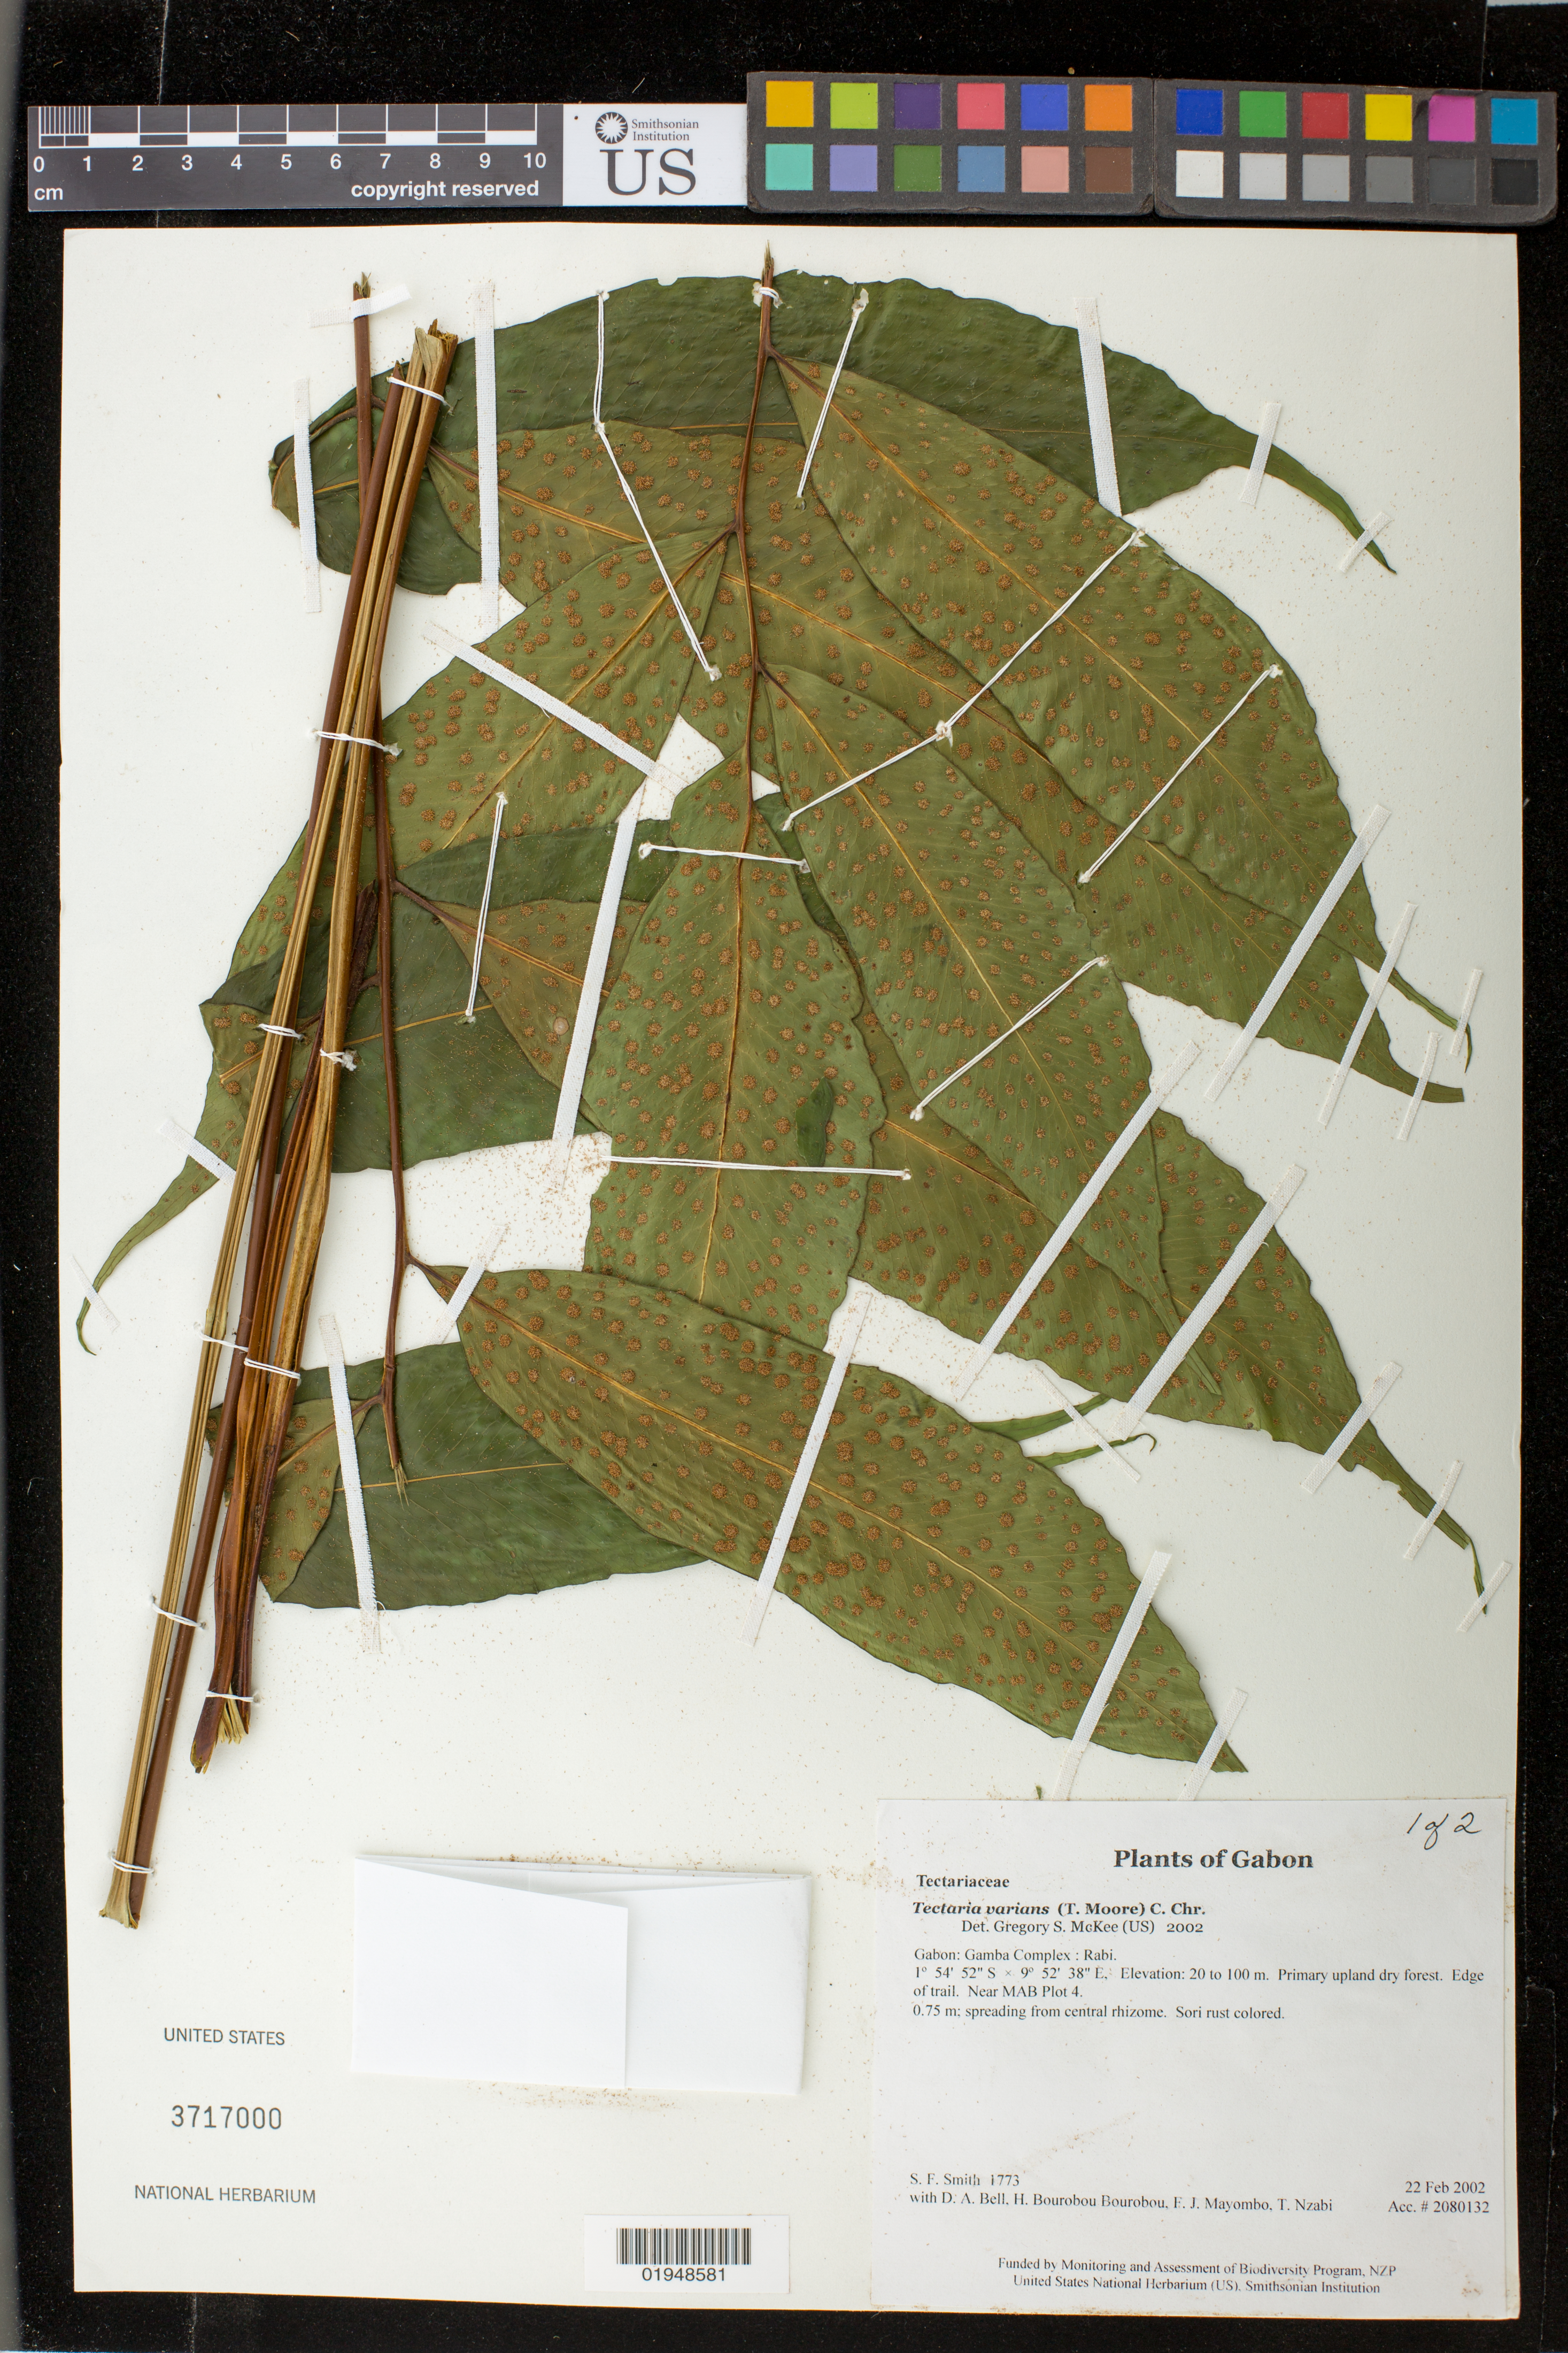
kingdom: Plantae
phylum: Tracheophyta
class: Polypodiopsida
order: Polypodiales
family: Tectariaceae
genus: Triplophyllum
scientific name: Triplophyllum varians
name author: (Moore) Holttum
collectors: S.F. Smith, D. A. Bell, H. Bourobou Bourobou & F. J. Mayombo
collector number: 1773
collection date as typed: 22 Feb 2002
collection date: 2002-02-22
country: Gabon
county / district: Gamba Complex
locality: Rabi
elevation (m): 20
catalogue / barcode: US 3717000